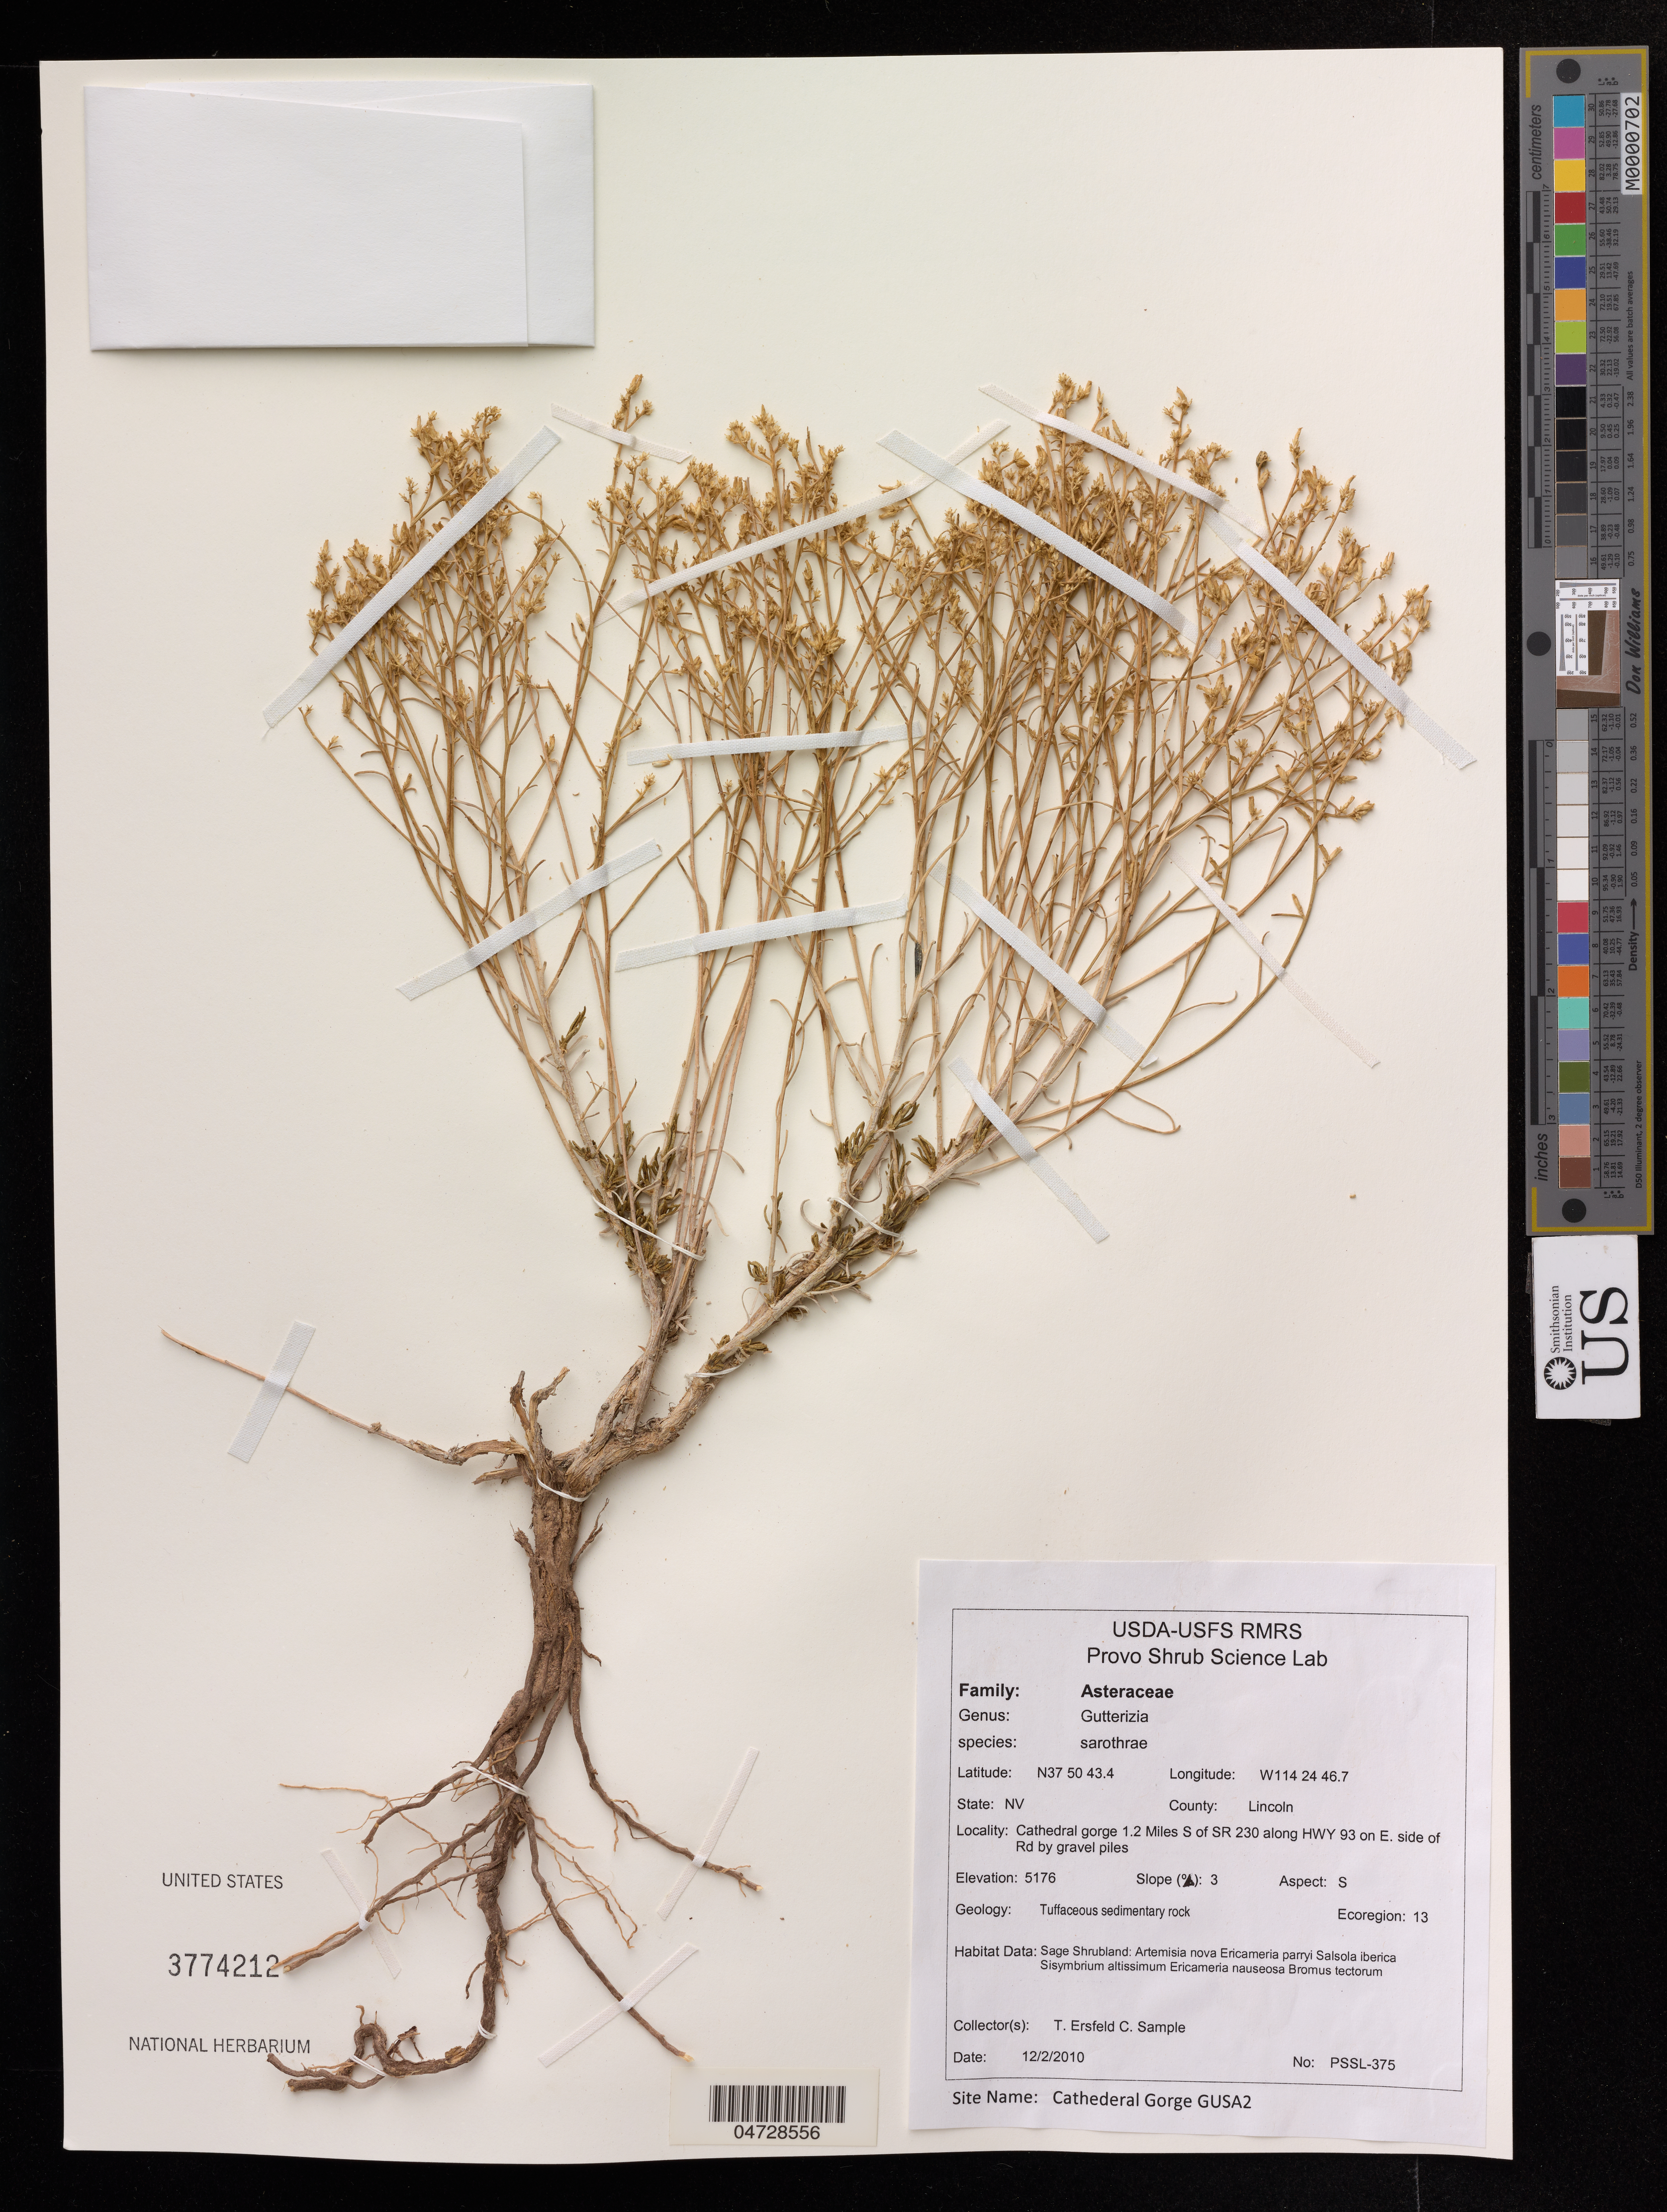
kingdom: Plantae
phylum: Tracheophyta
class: Magnoliopsida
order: Asterales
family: Asteraceae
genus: Gutierrezia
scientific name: Gutierrezia sarothrae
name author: (Pursh) Britton & Rusby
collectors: T. Ersfeld & C. Sample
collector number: PSSL-375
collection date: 2010-02-12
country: United States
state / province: Nevada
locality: Lincoln. Cathedral gorge 1.2 miles S of SR 230 along HWY 93 on E. side of Rd by gravel piles.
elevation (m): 1578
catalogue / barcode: US 3774212